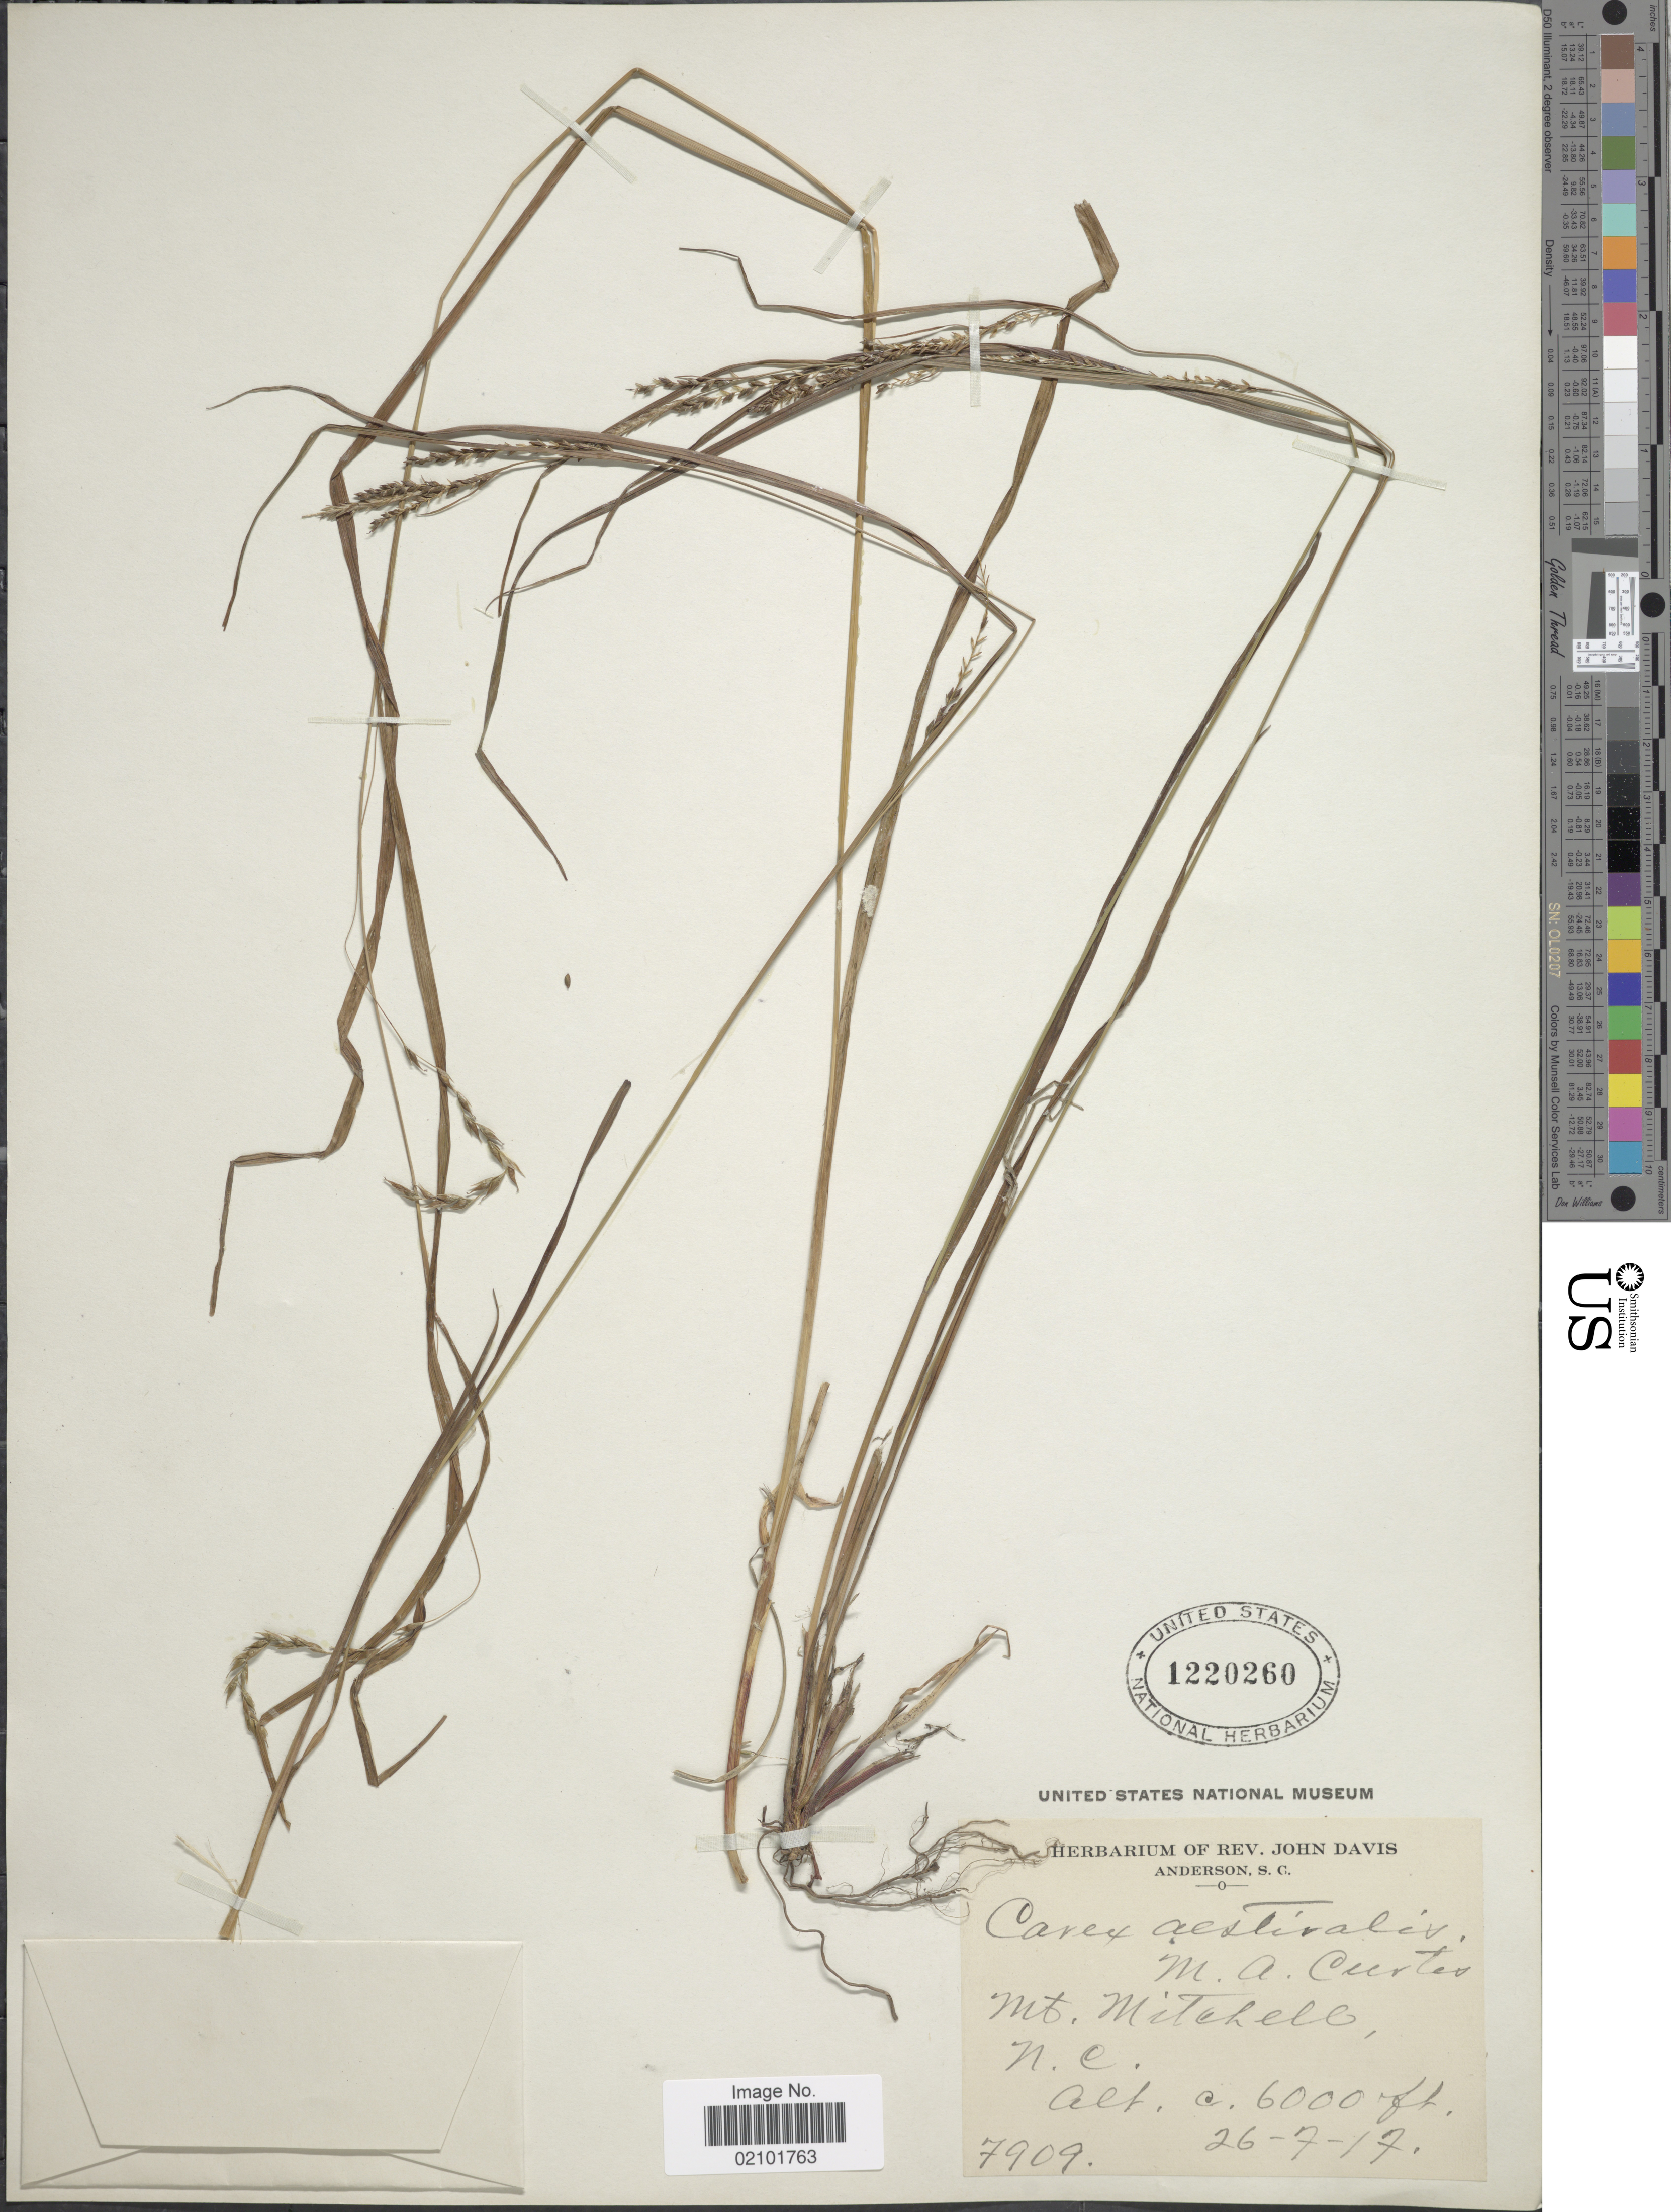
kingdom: Plantae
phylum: Tracheophyta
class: Liliopsida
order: Poales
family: Cyperaceae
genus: Carex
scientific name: Carex aestivalis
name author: M.A. Curtis ex A. Gray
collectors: ex herb. Rev. John Davis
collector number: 7909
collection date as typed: Transcribed d/m/y: 26/7/17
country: United States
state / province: North Carolina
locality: Mt. Mitchell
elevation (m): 1829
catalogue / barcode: US 1220260